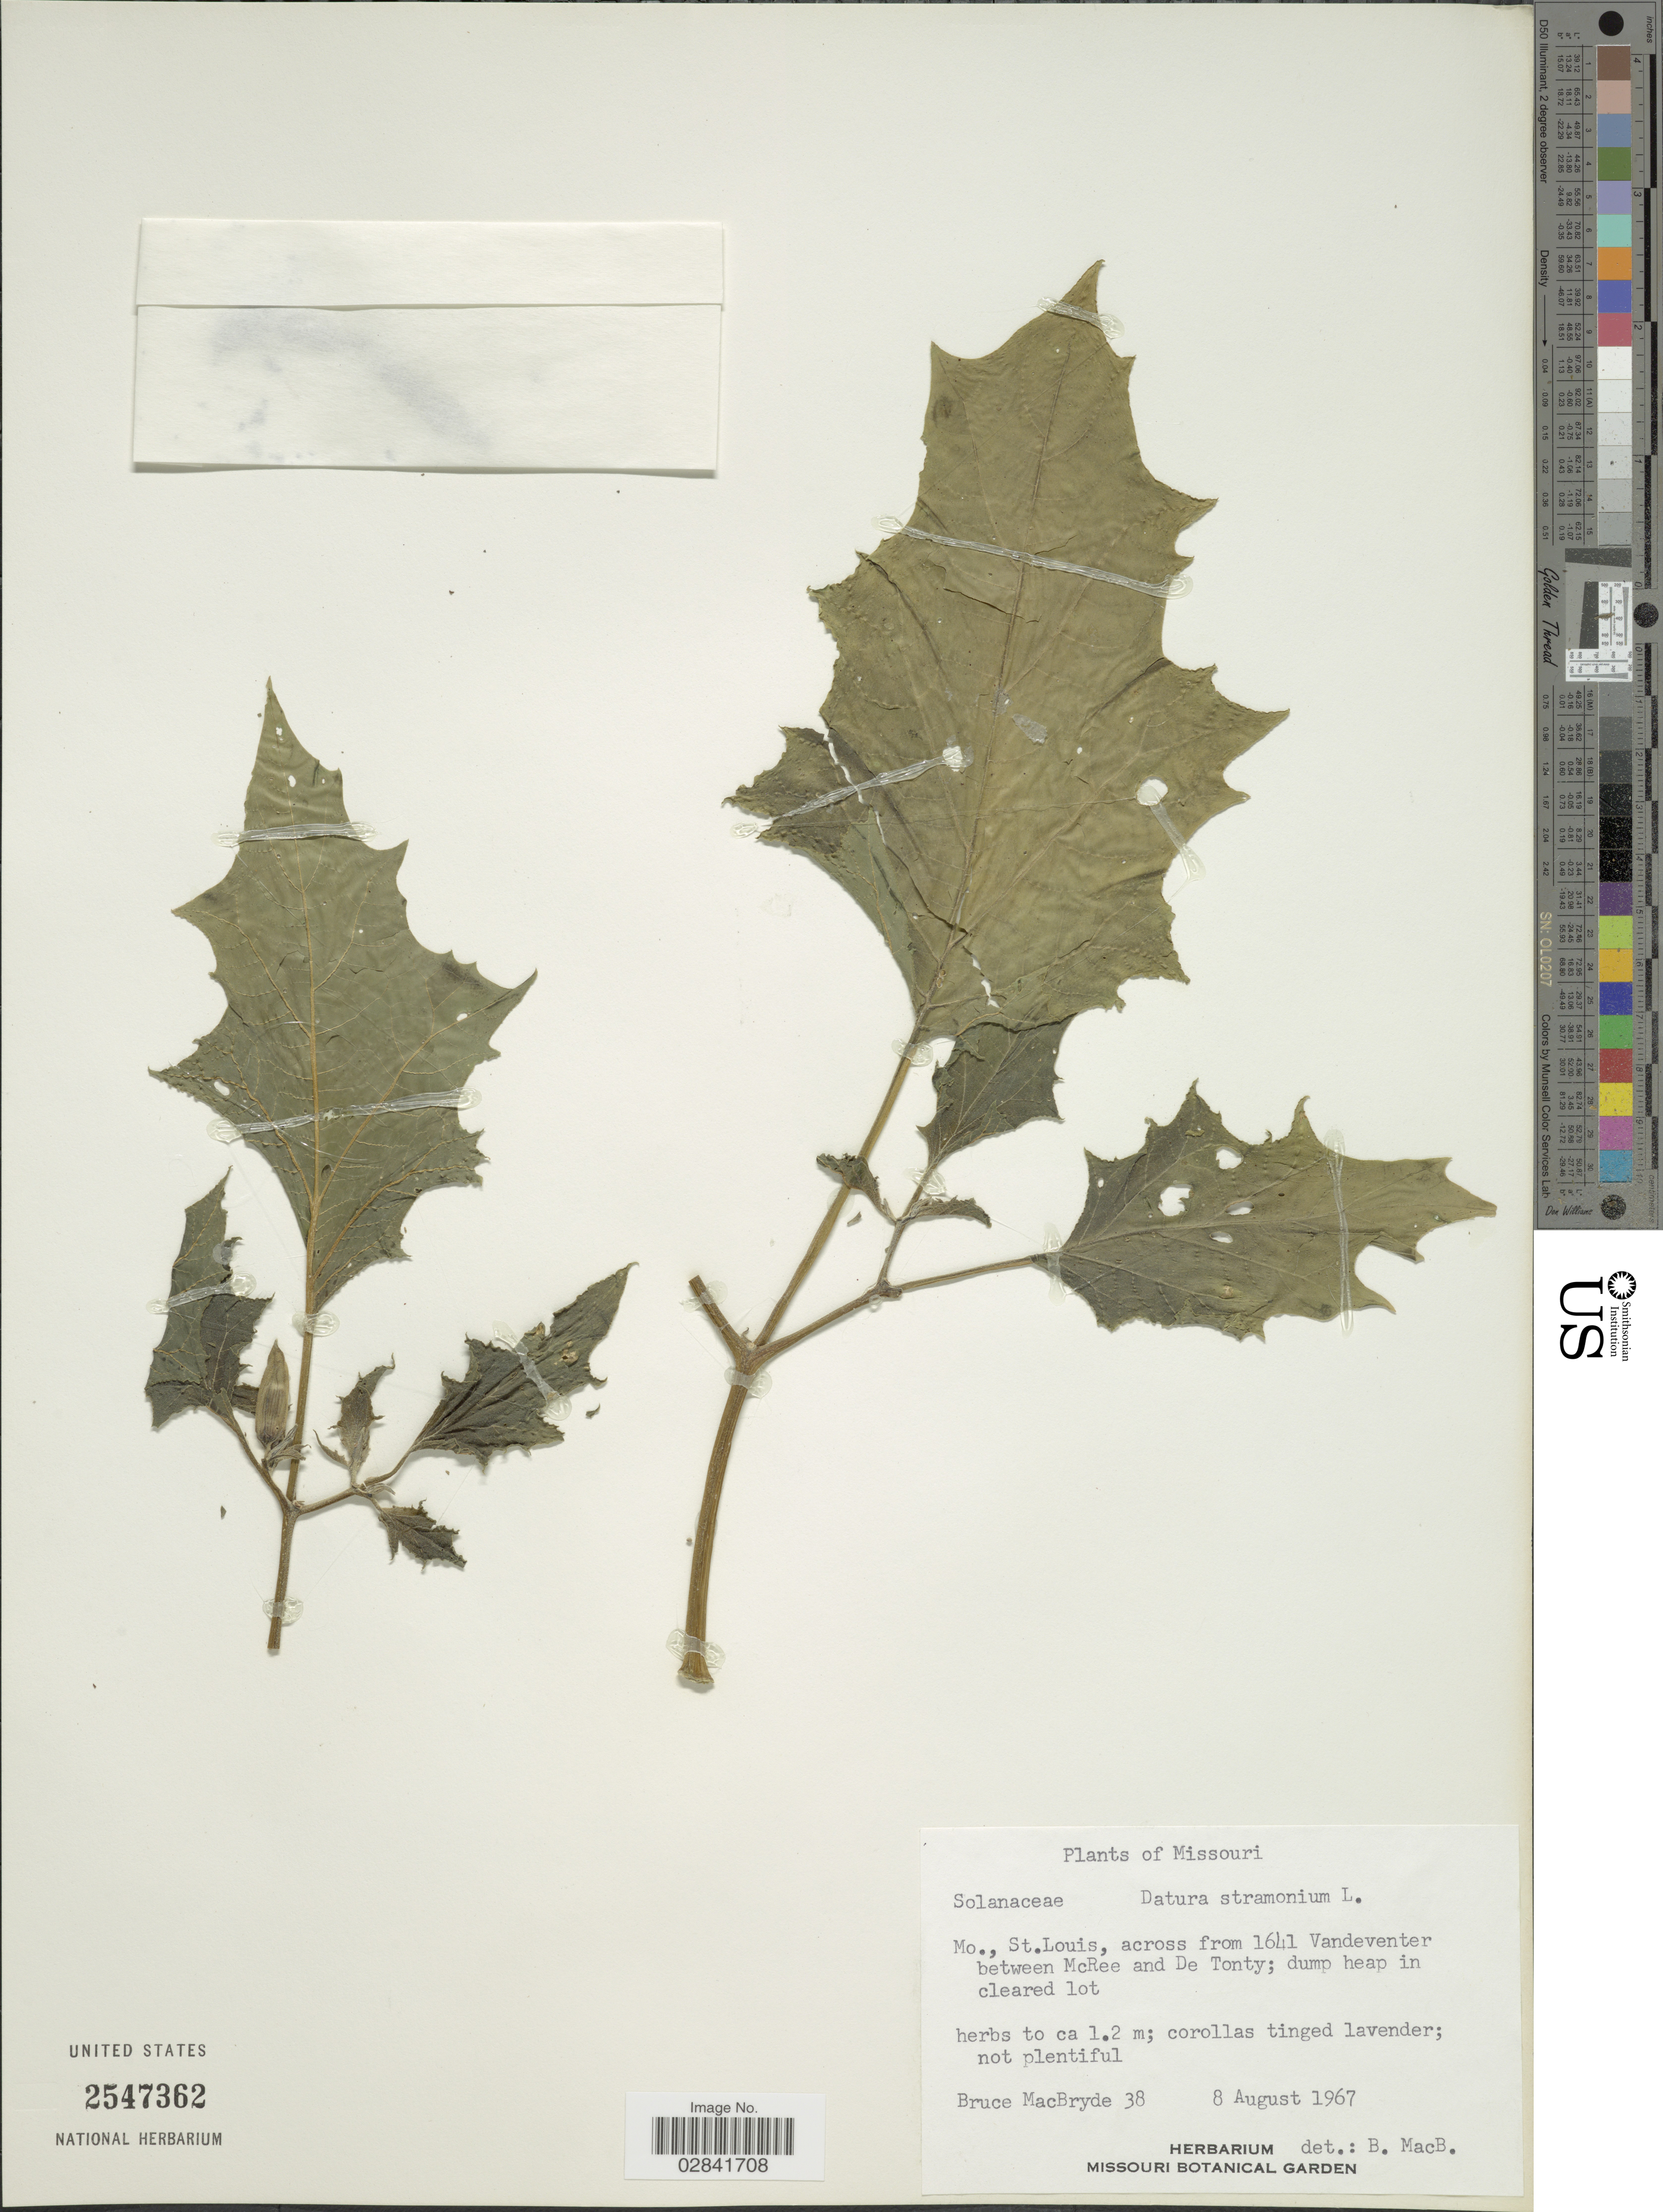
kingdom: Plantae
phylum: Tracheophyta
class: Magnoliopsida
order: Solanales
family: Solanaceae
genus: Datura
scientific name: Datura stramonium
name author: L.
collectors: B. MacBryde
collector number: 38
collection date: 1967-08-08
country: United States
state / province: Missouri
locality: St. Louis, across from 1641 Vandeventer between McRee and De Tonty.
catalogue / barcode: US 2547362